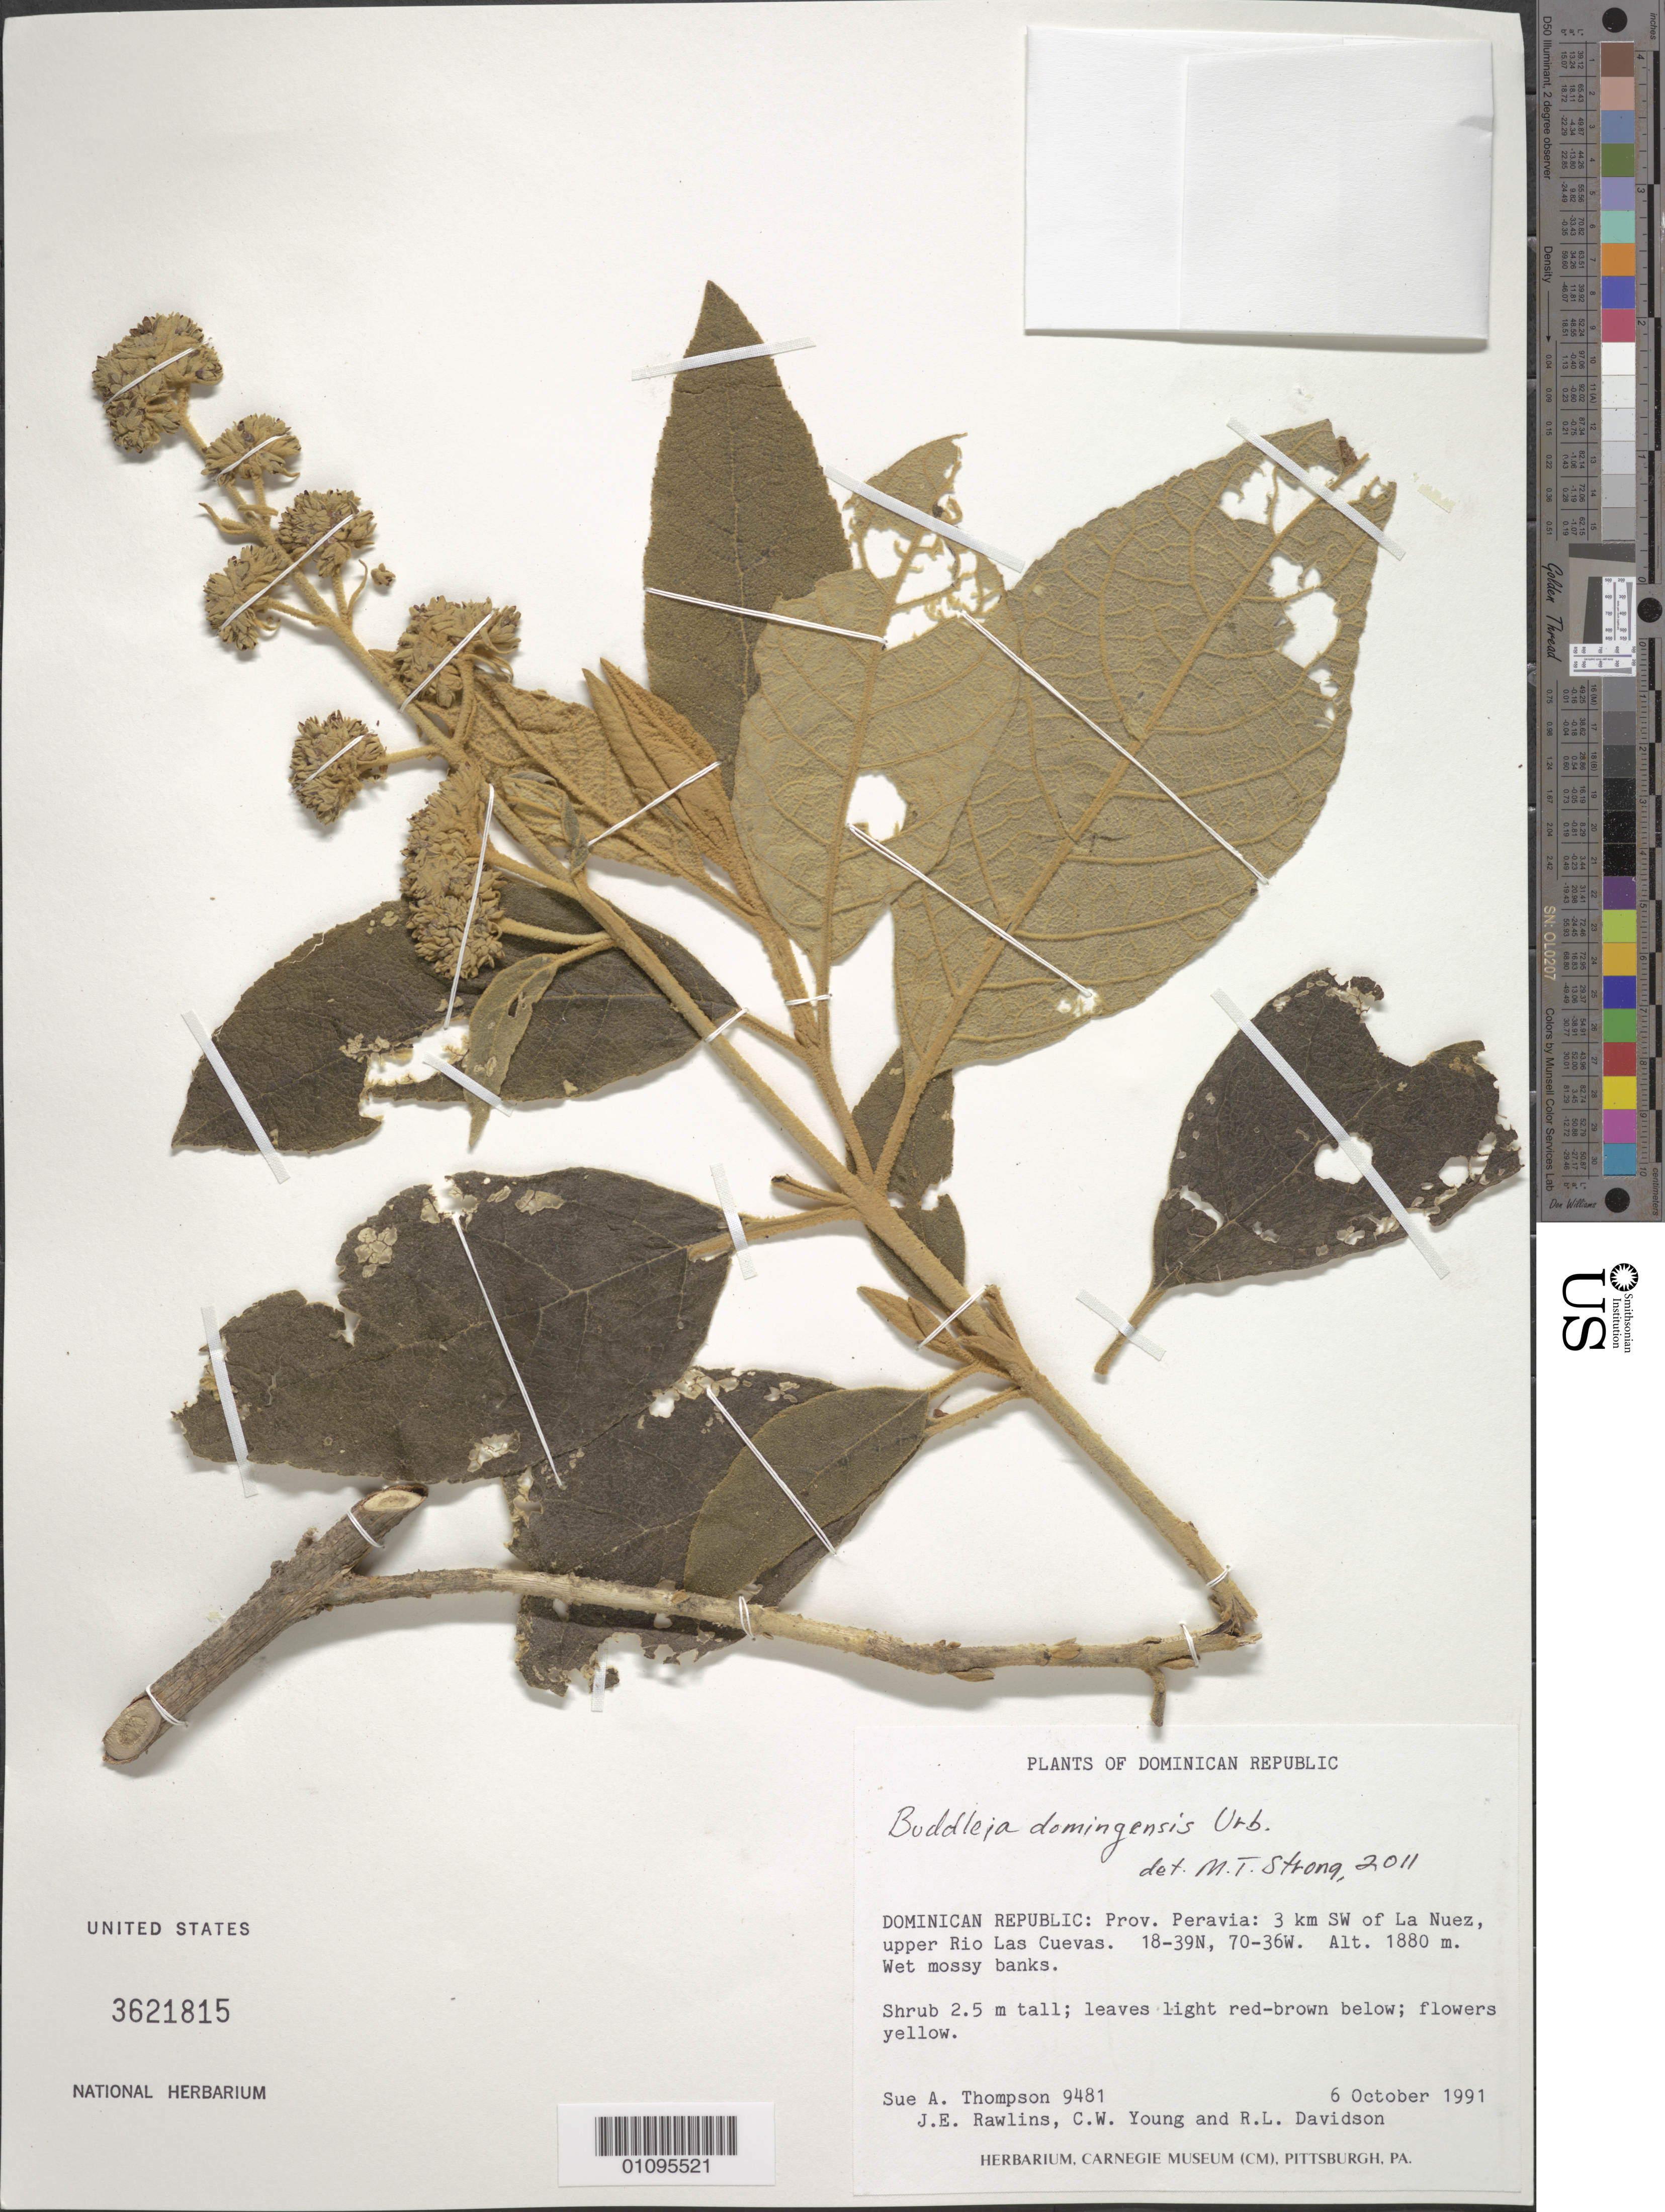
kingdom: Plantae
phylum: Tracheophyta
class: Magnoliopsida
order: Lamiales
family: Scrophulariaceae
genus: Buddleja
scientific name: Buddleja domingensis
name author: Urb.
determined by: Strong, M. T., (US), Smithsonian Institution - National Museum of Natural History (UNITED STATES)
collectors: S. A. Thompson, J. Rawlins, C. Young & R. Davidson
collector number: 9481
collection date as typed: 06 Oct 1991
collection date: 1991-10-06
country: Dominican Republic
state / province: Peravia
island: Hispaniola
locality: La Nuez, 3 km SW of; upper Rio Las Cuevas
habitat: Wet mossy banks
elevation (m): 1880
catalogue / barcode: US 3621815